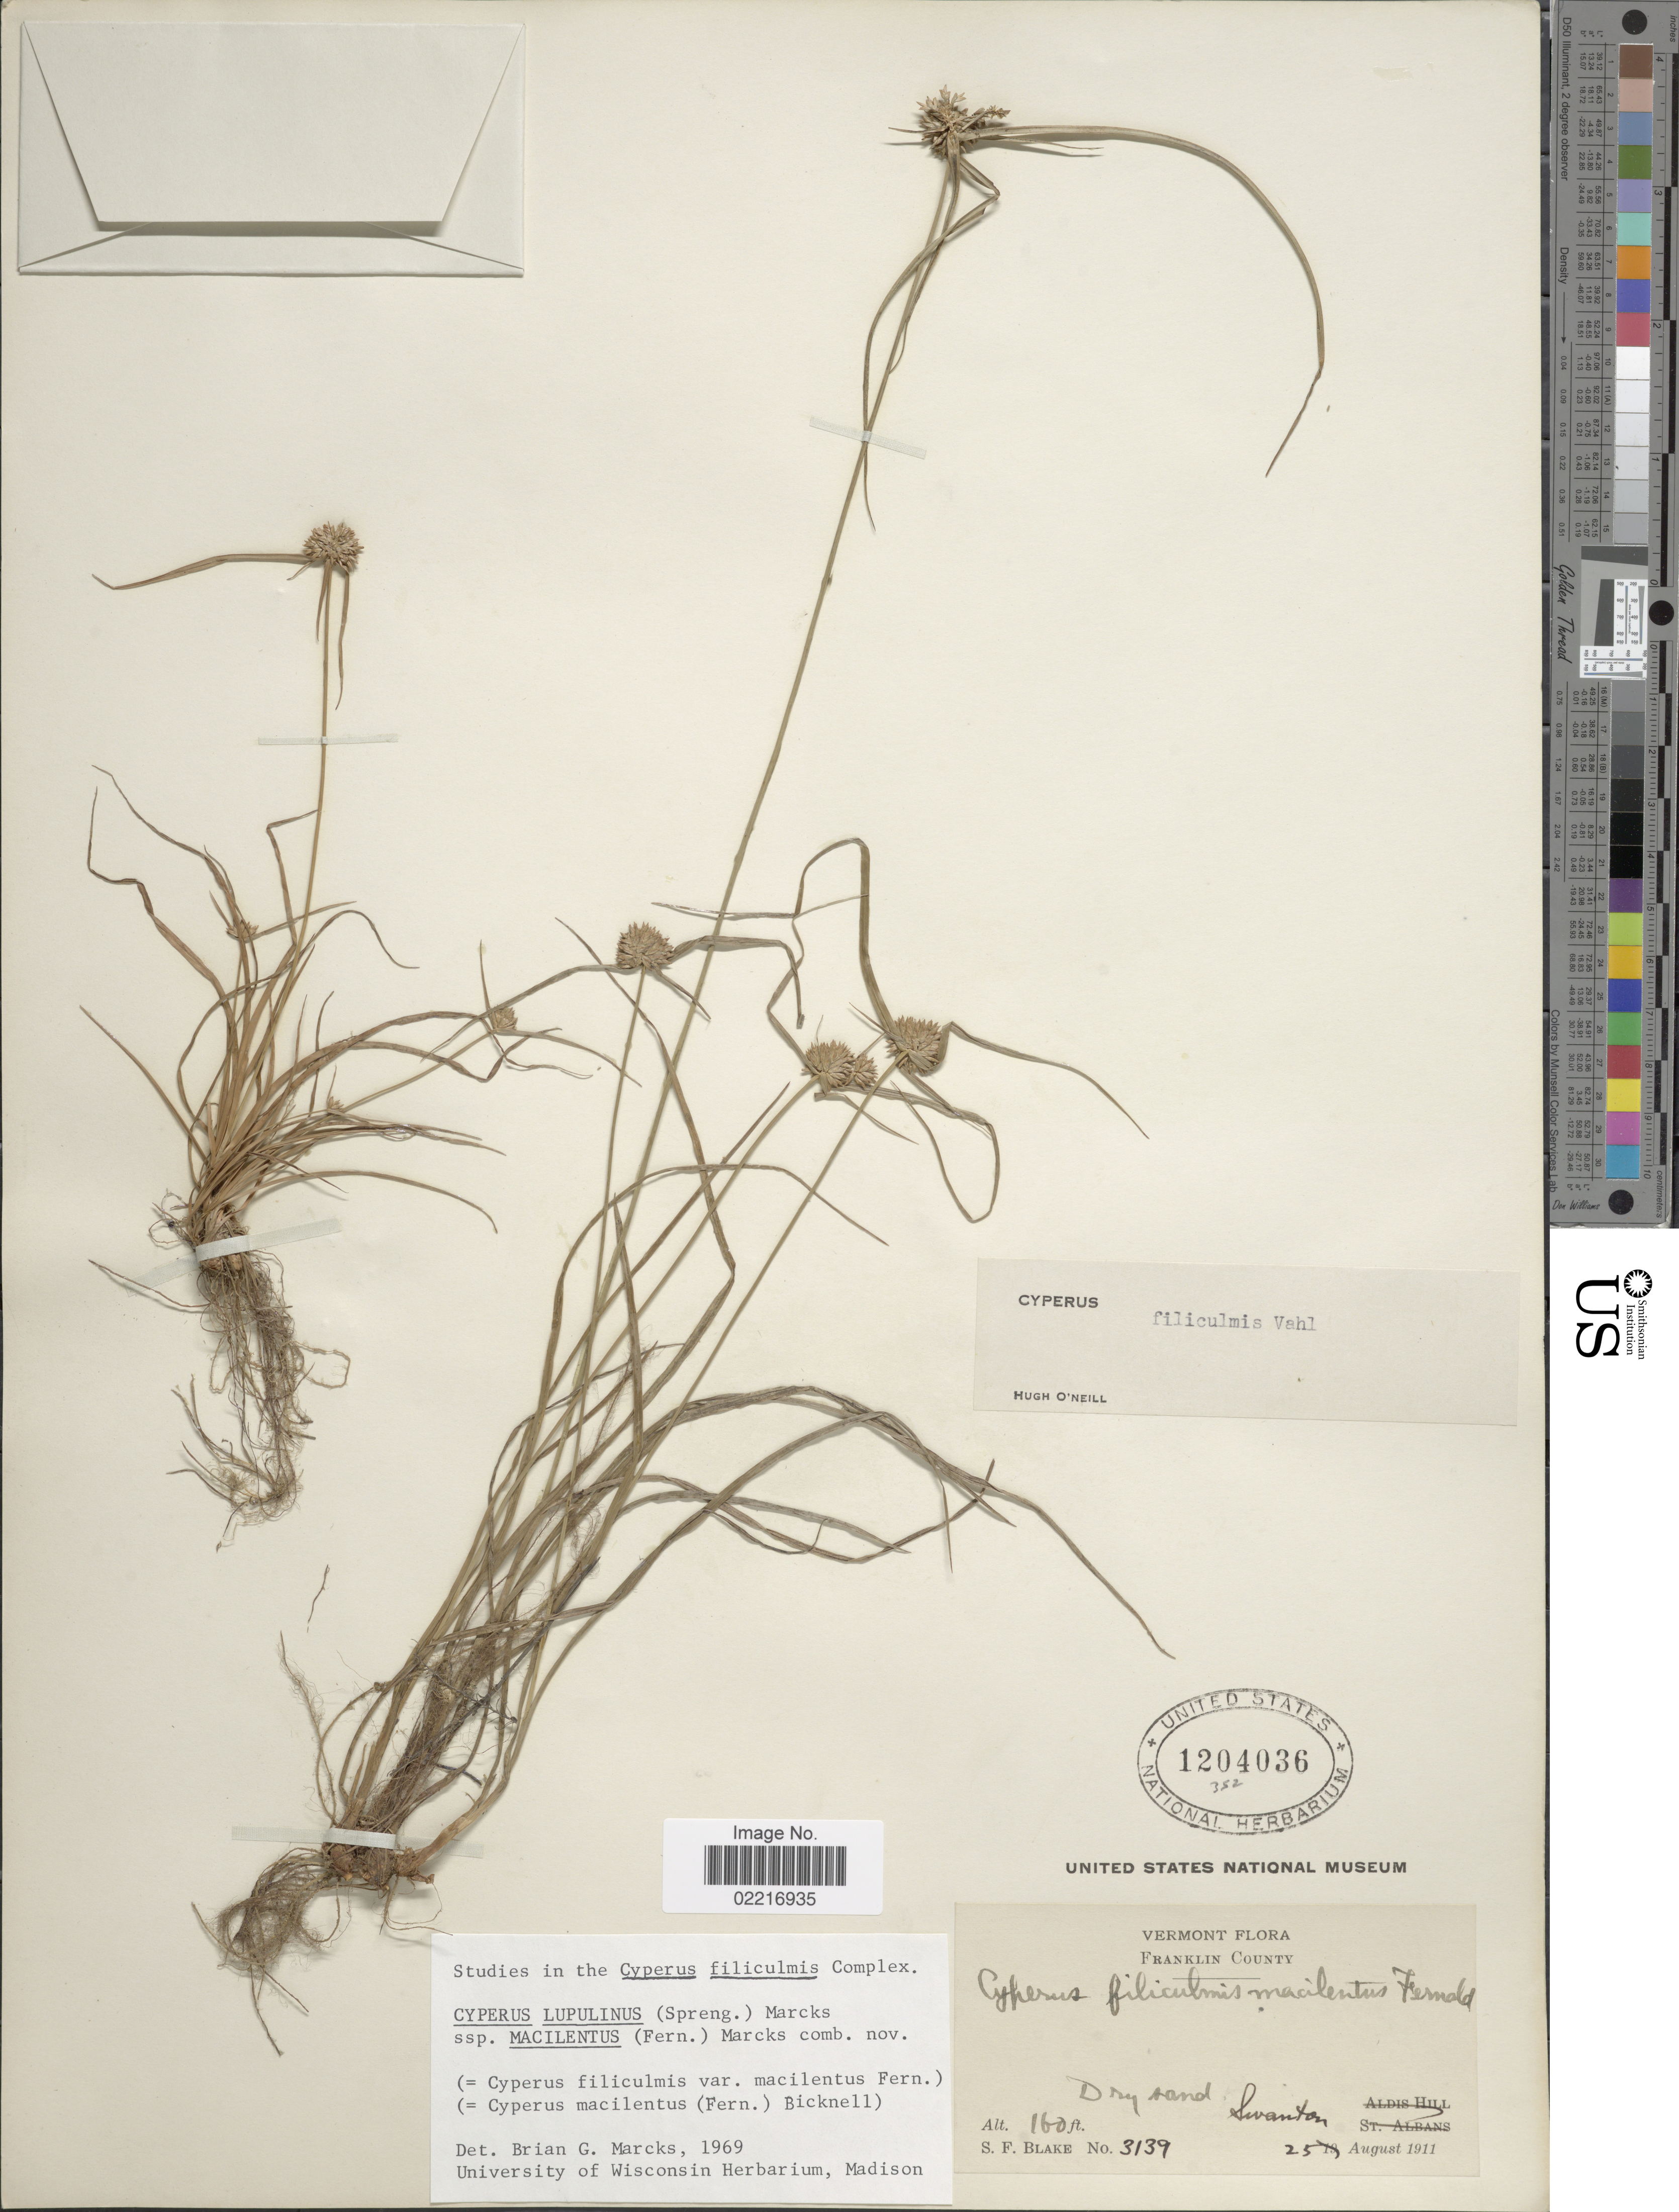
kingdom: Plantae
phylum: Tracheophyta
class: Liliopsida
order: Poales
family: Cyperaceae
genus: Cyperus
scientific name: Cyperus lupulinus subsp. macilentus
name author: (Fernald) Marcks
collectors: S. Blake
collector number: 3139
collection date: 1911-08-25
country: United States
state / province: Vermont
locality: Franklin County, Swanton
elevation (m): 49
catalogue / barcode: US 1204036